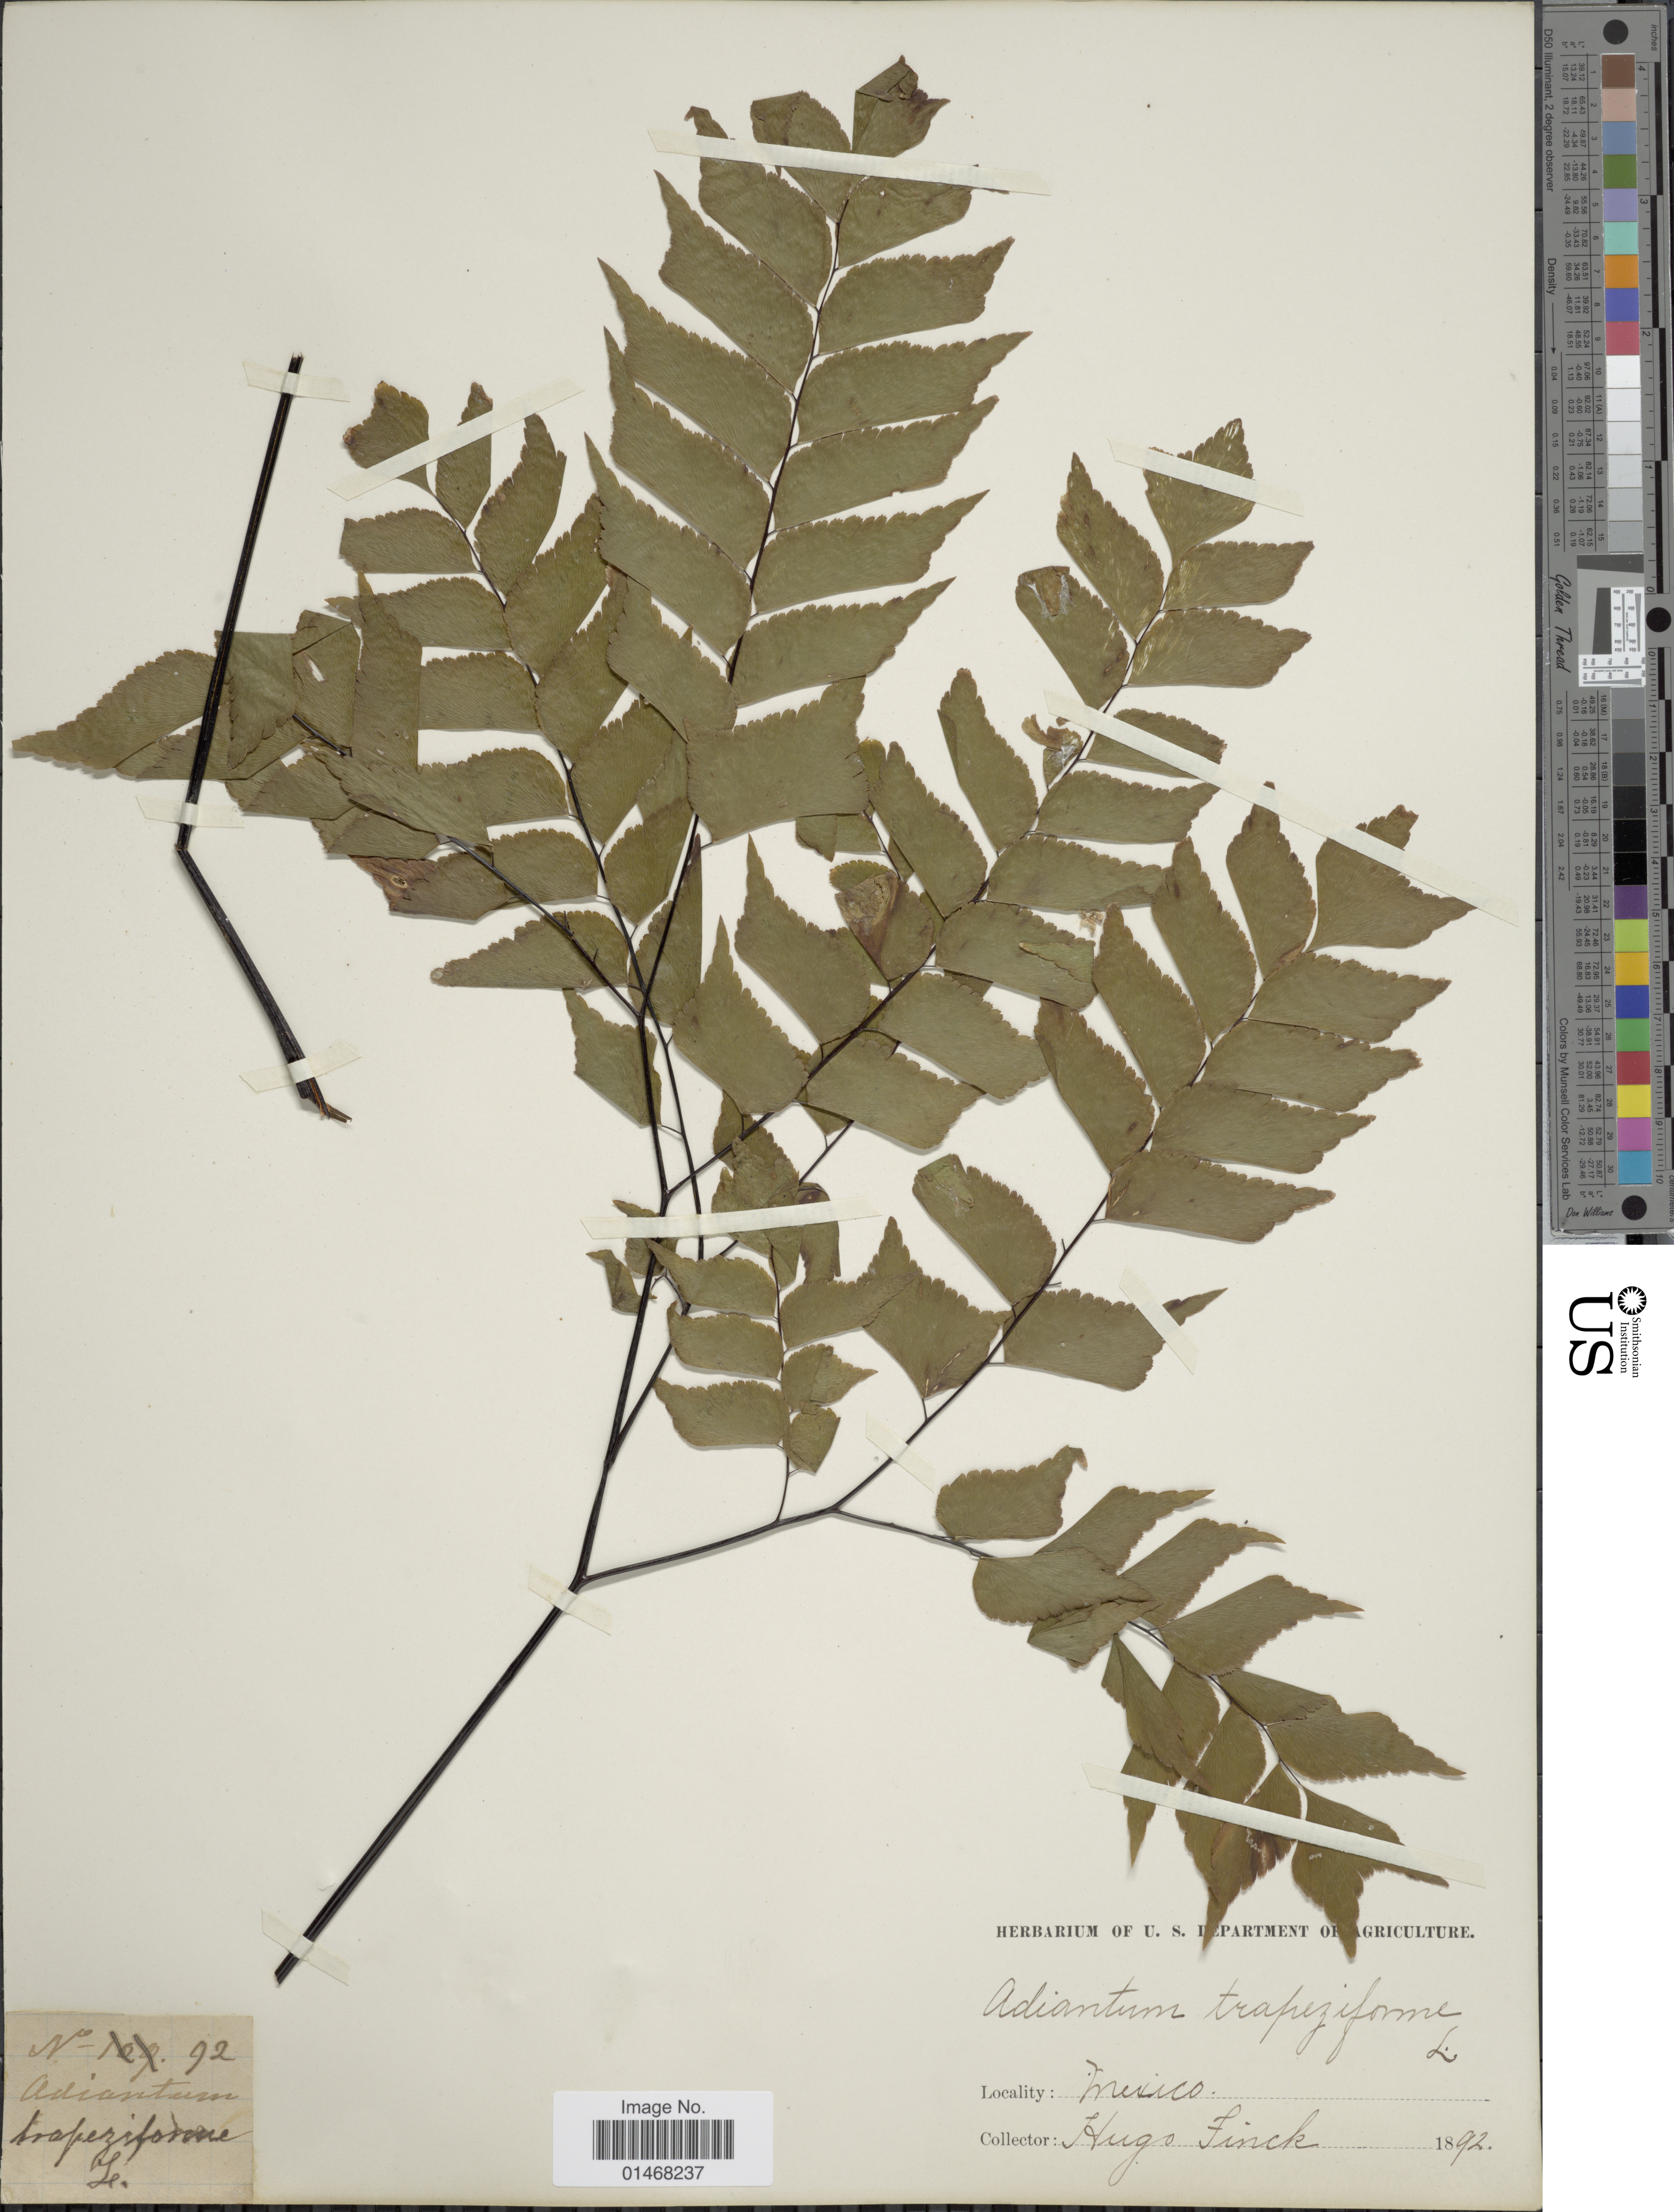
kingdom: Plantae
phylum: Tracheophyta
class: Polypodiopsida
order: Polypodiales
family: Pteridaceae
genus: Adiantum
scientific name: Adiantum trapeziforme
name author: L.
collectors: H. Fink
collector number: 92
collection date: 1892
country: Mexico